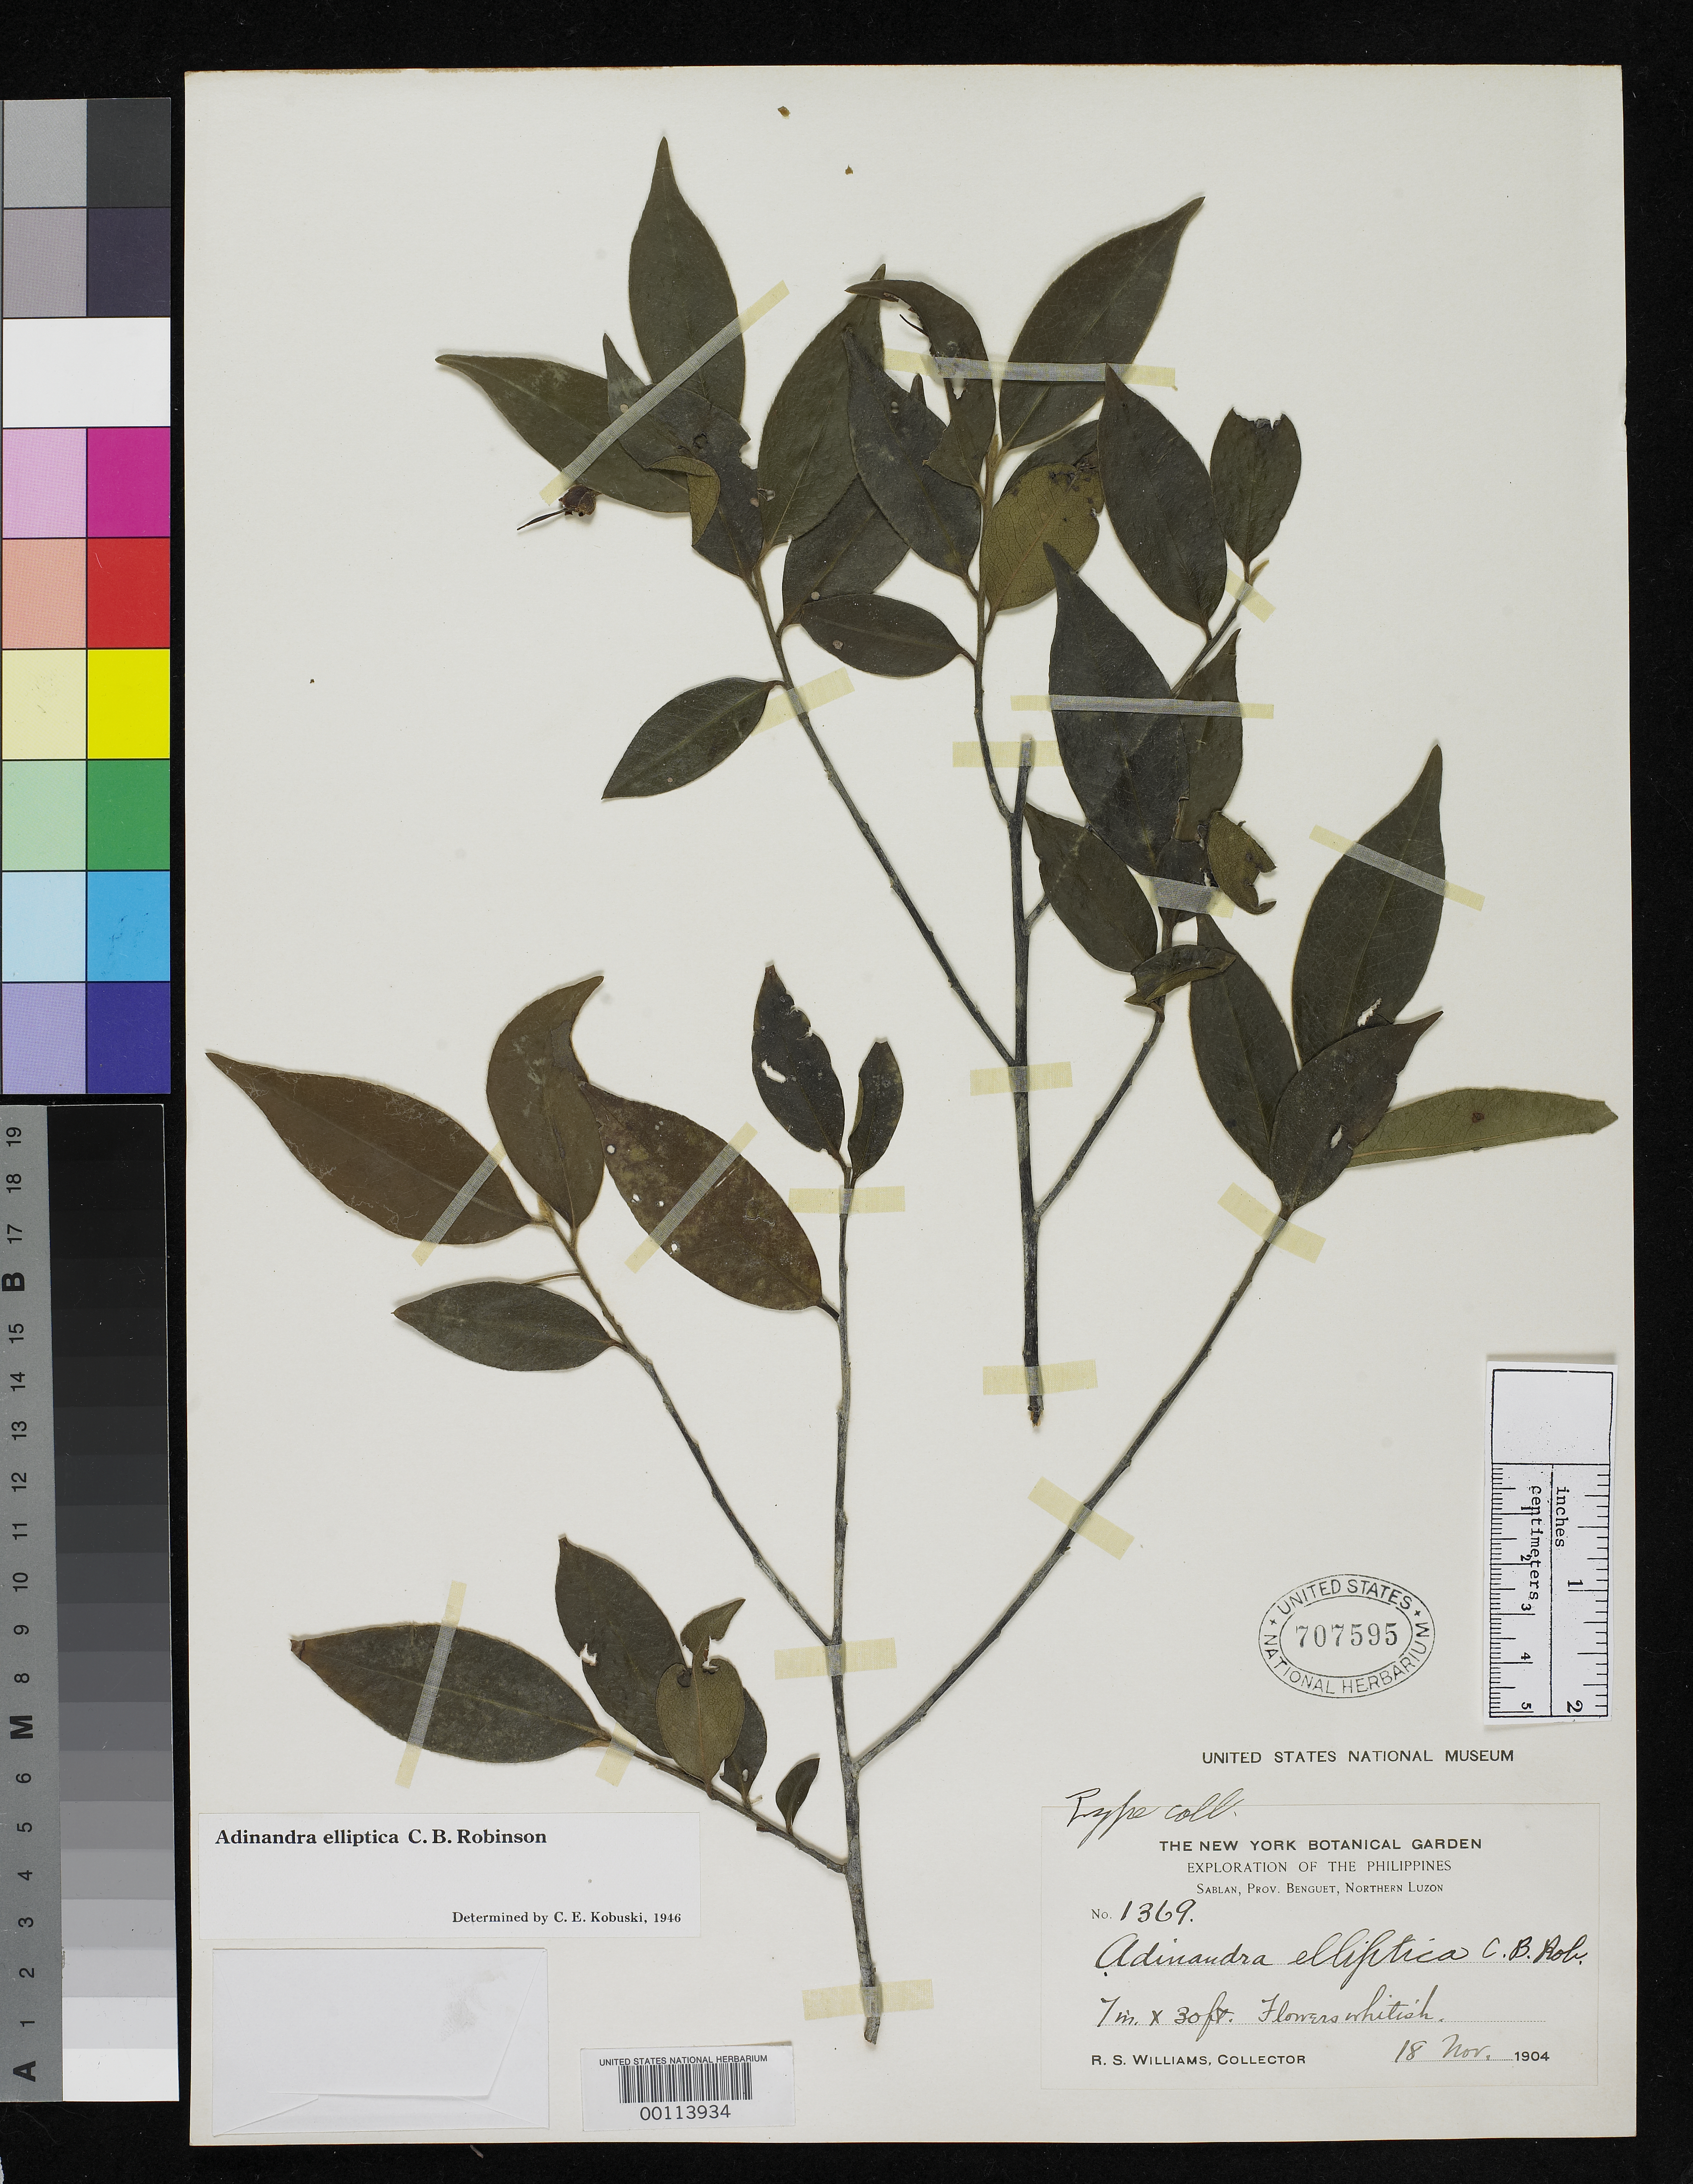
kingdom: Plantae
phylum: Tracheophyta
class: Magnoliopsida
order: Ericales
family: Pentaphylacaceae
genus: Adinandra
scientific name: Adinandra elliptica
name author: C.B. Rob.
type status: Isotype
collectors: R. S. Williams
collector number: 1369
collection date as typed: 18 Nov 1904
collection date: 1904-11-18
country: Philippines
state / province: Cordillera (Administrative Region)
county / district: Benguet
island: Luzon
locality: Sablan.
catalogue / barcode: US 707595